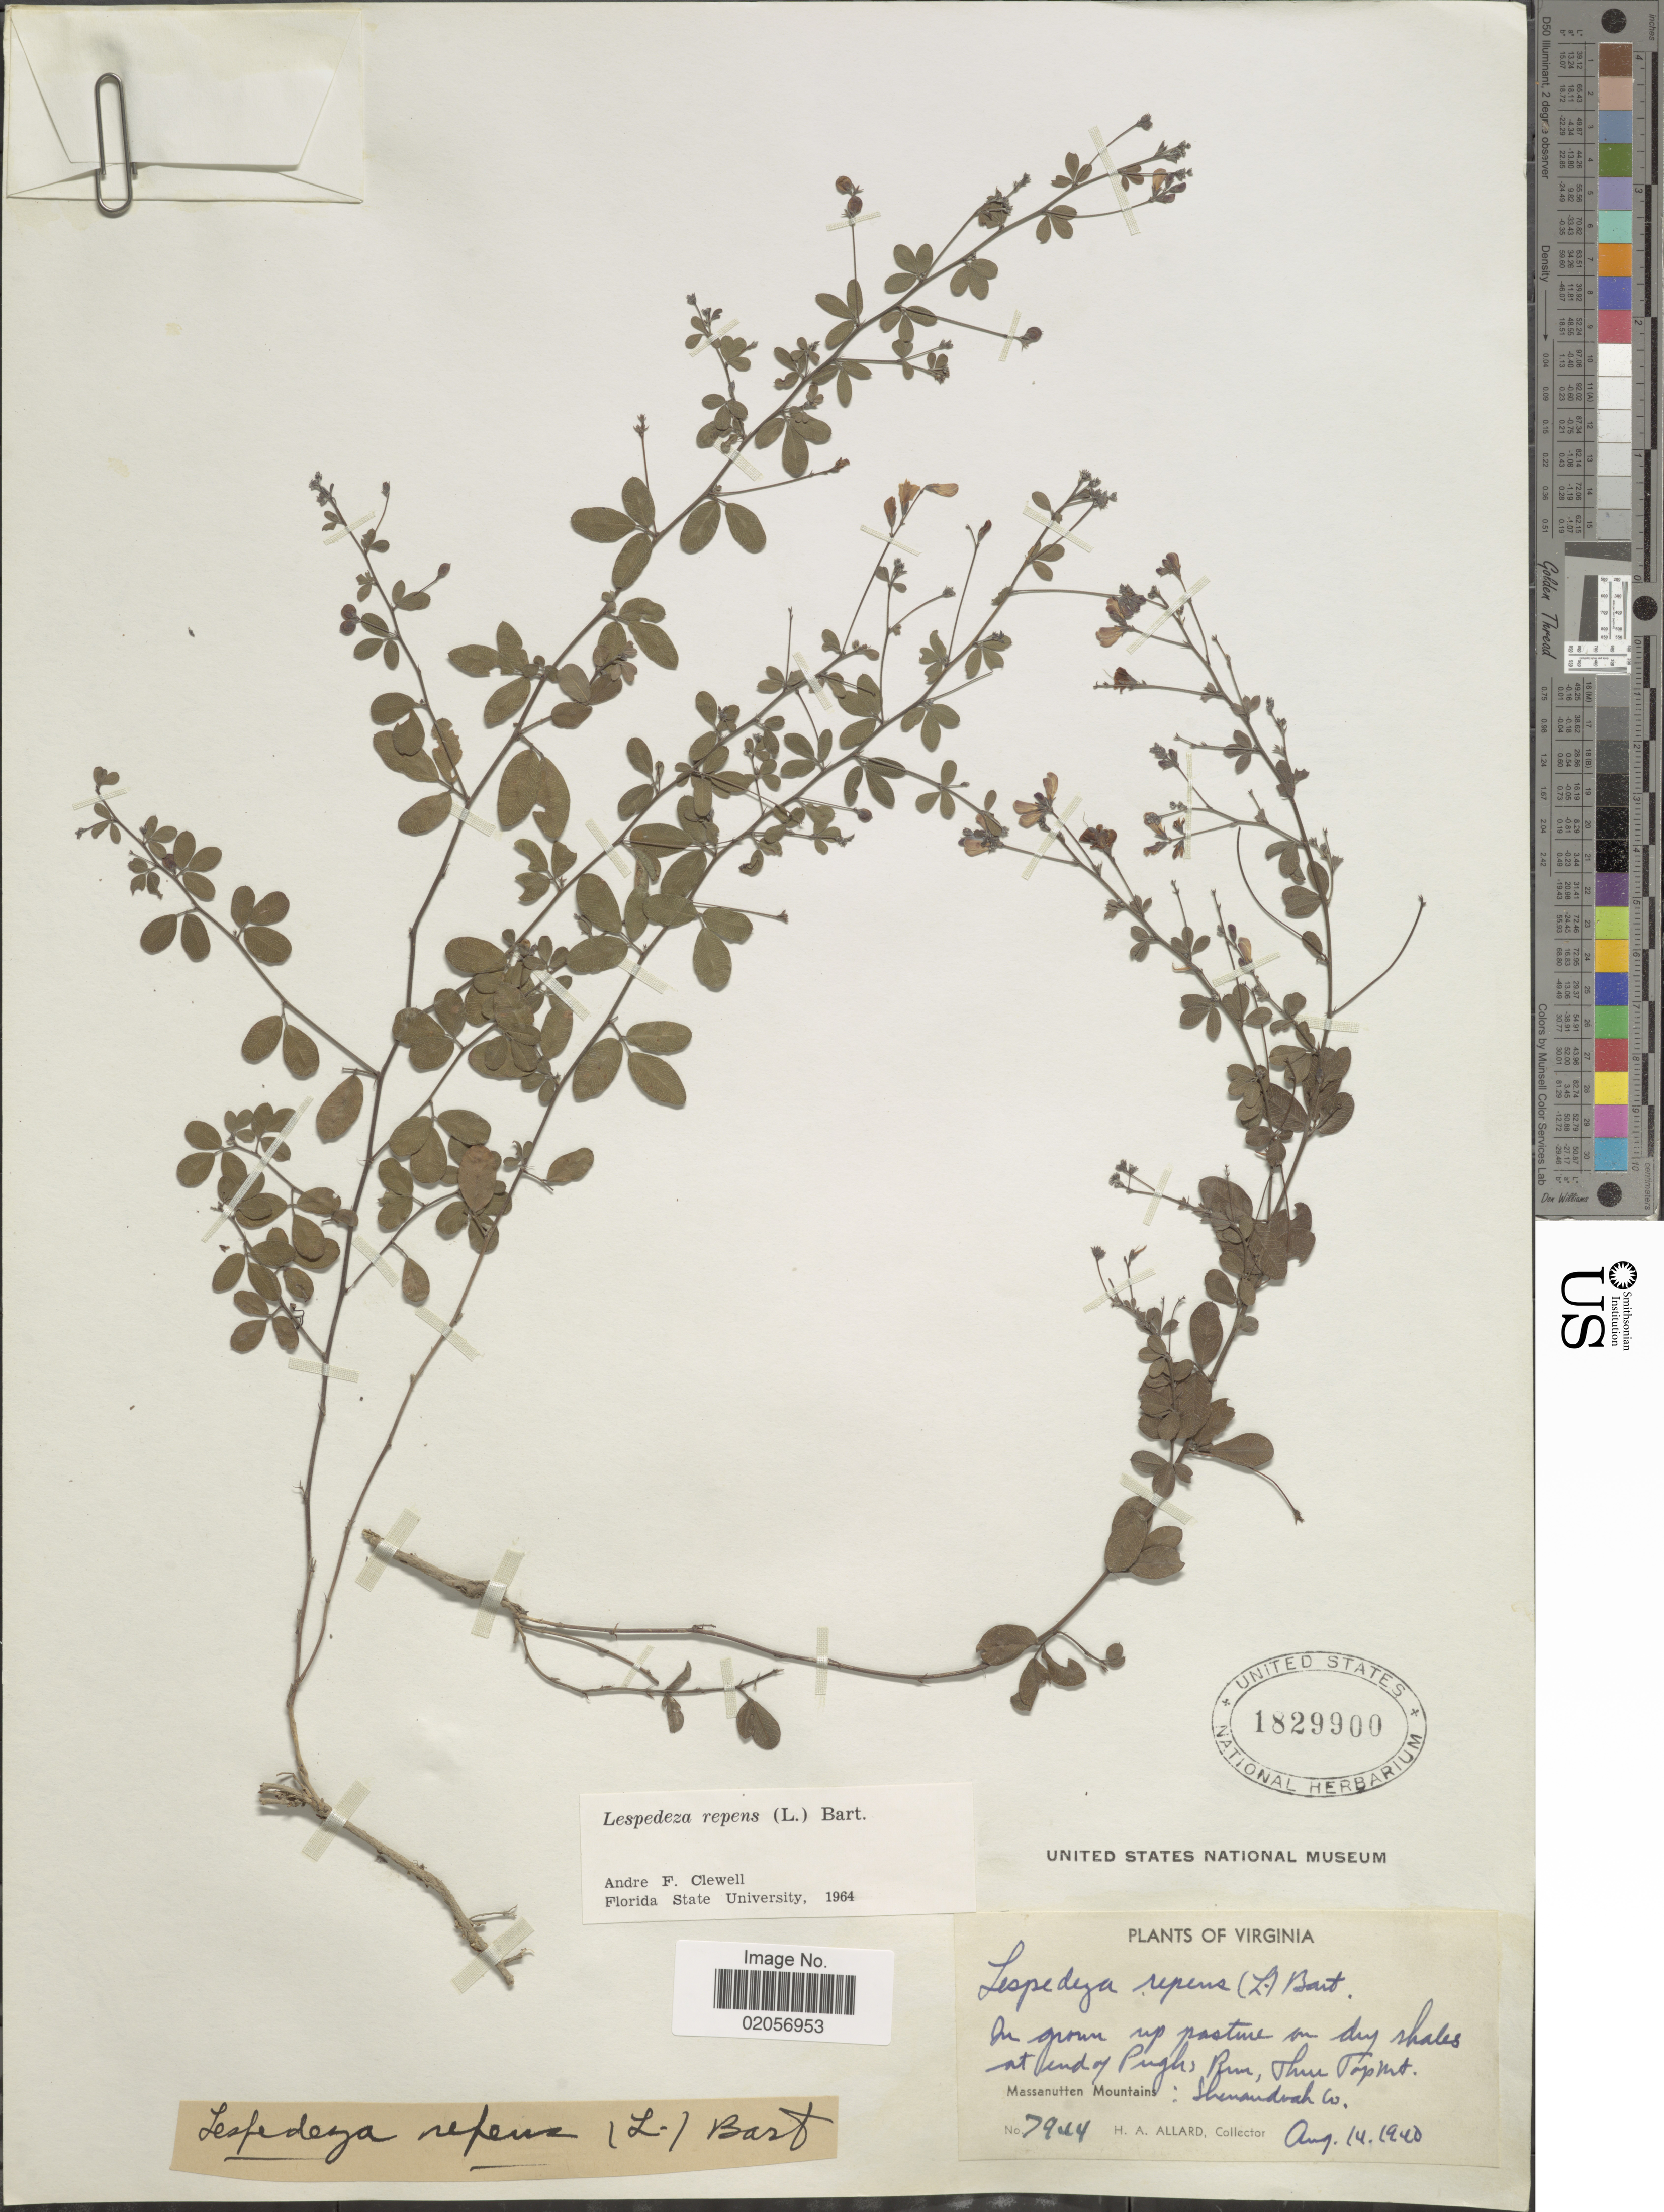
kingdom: Plantae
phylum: Tracheophyta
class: Magnoliopsida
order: Fabales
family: Fabaceae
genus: Lespedeza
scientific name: Lespedeza repens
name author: (L.) W.P.C. Barton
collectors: H. A. Allard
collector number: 7944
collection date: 1940-08-14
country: United States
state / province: Virginia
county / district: Shenandoah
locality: In grown up pasture on dry shales at end of Pugh's Run, Three Top Mt. Massanutten Mountains. Shenandoah Co.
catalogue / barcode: US 1829900